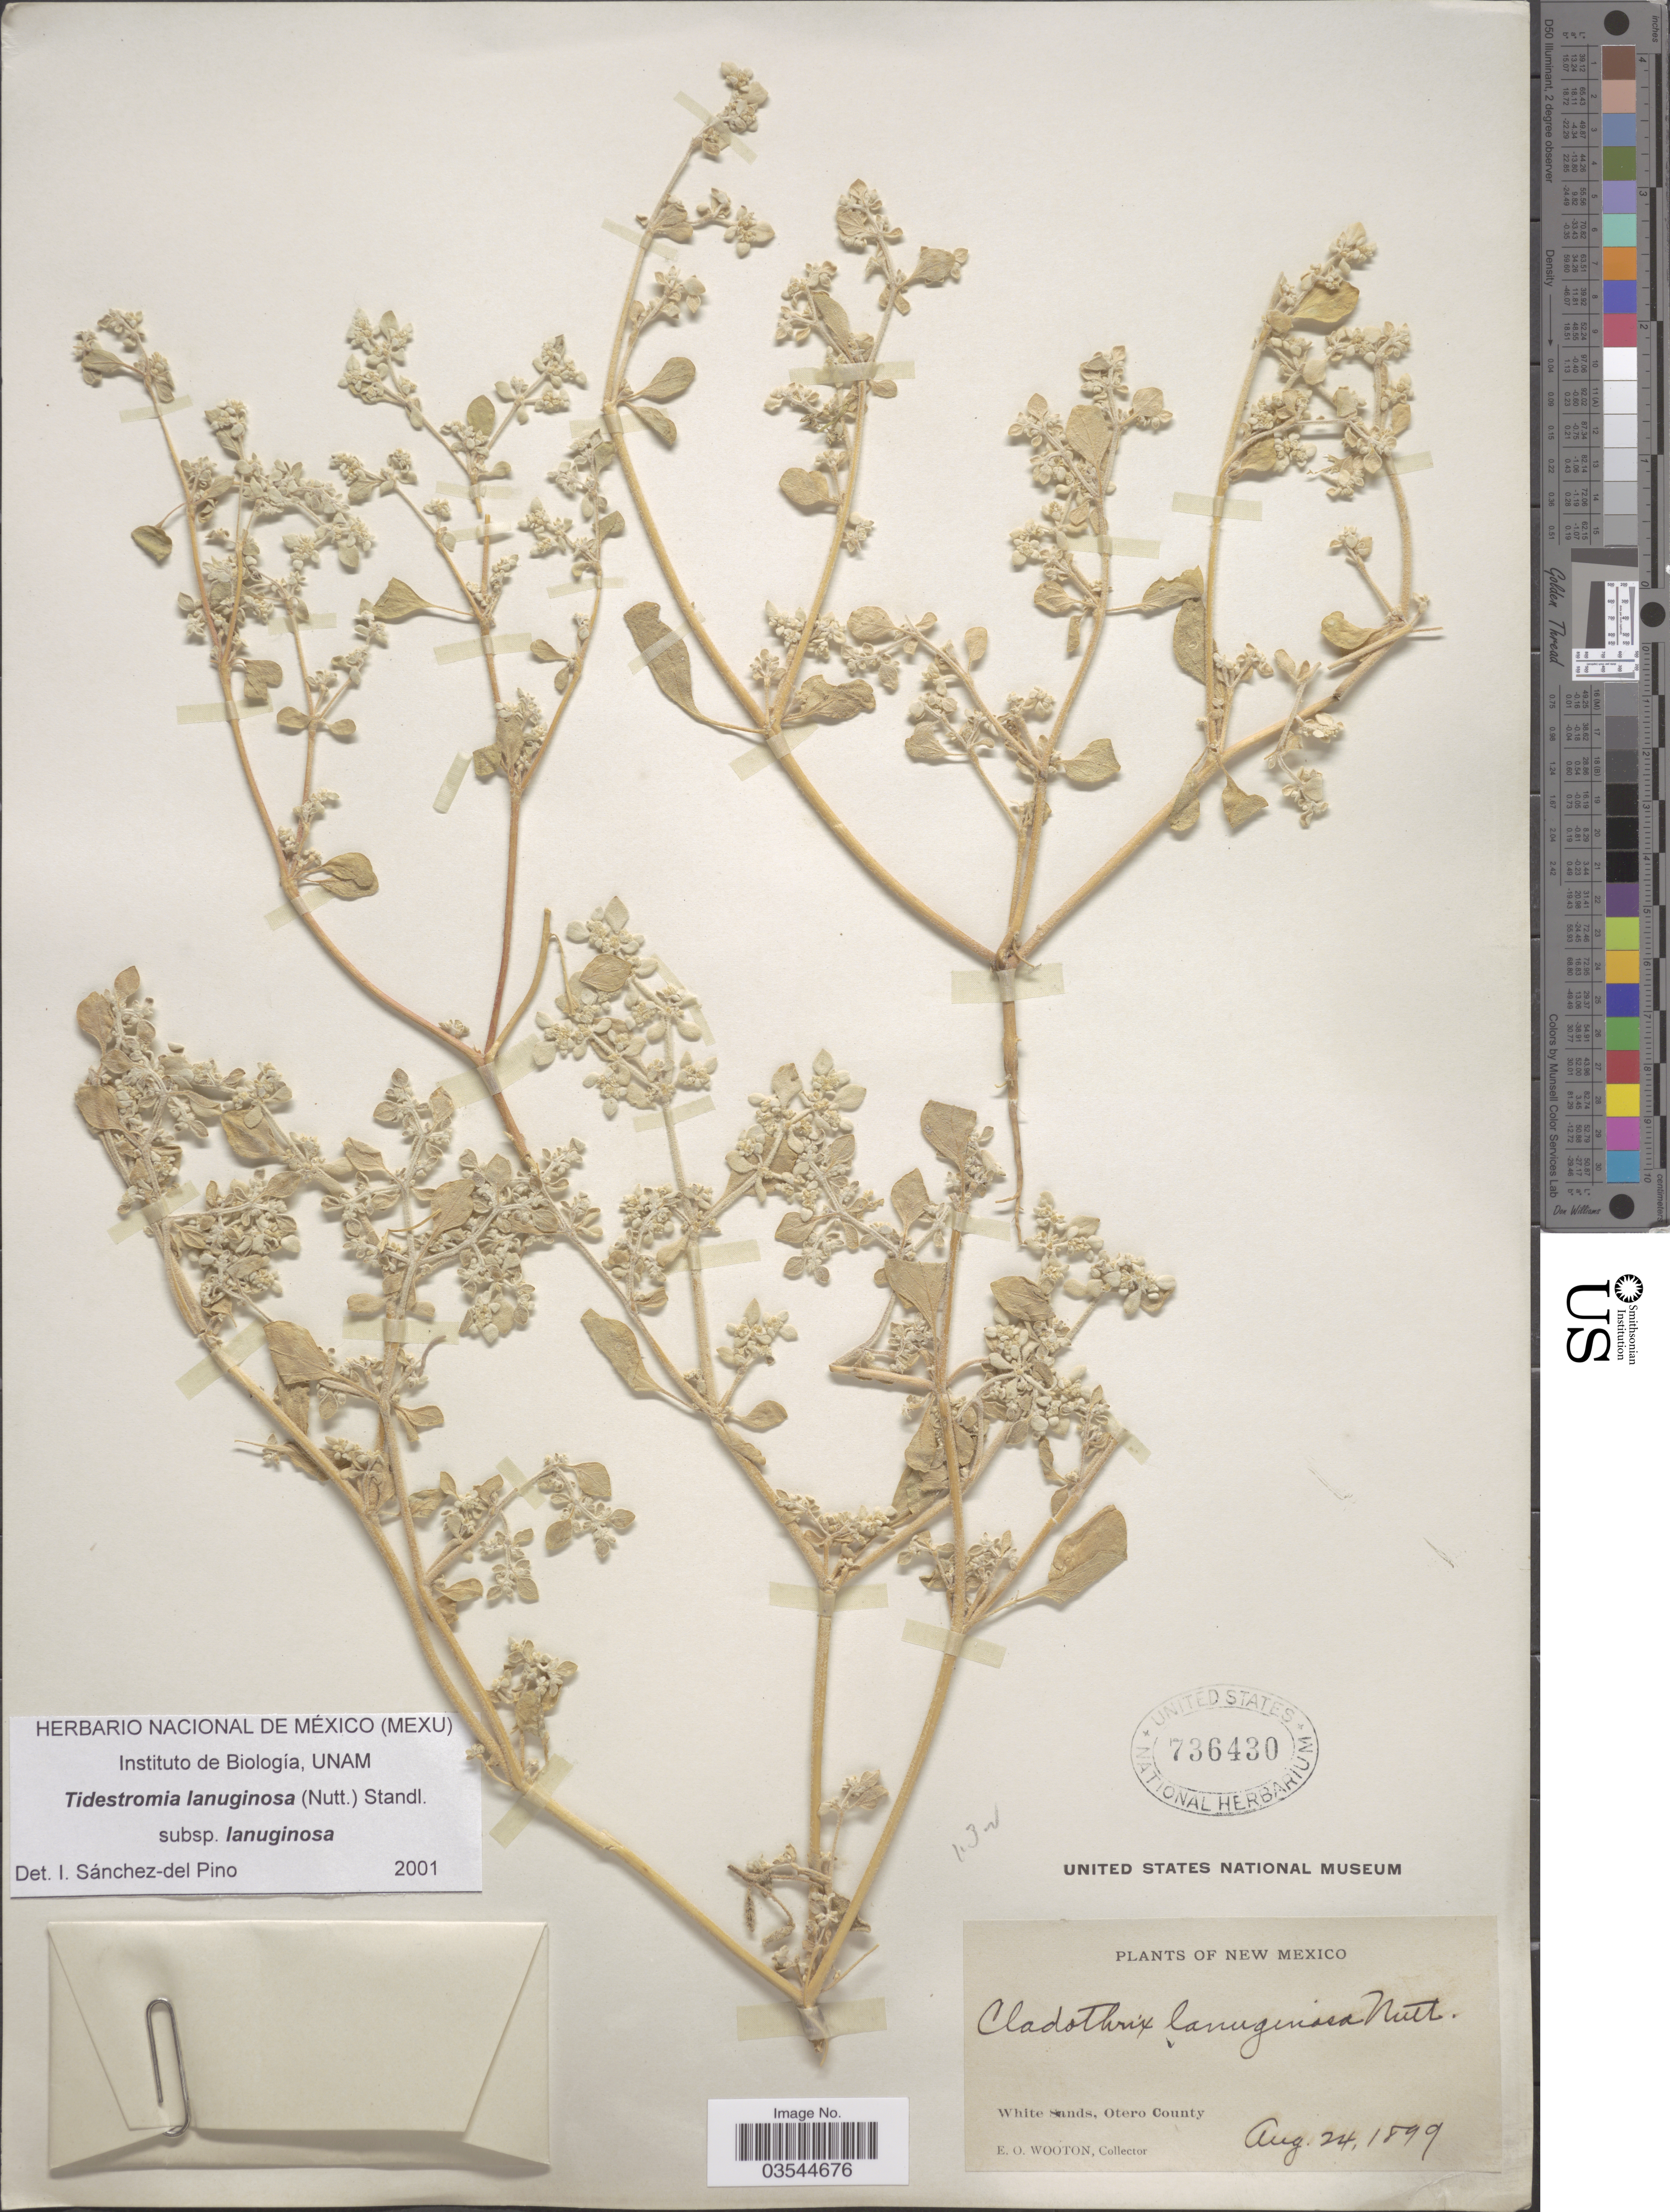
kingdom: Plantae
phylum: Tracheophyta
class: Magnoliopsida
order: Caryophyllales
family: Amaranthaceae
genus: Tidestromia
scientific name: Tidestromia lanuginosa subsp. lanuginosa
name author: (Nutt.) Standl.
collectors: E. O. Wooton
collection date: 1899-08-24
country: United States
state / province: New Mexico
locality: White Sands, Otero County.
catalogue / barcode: US 736430